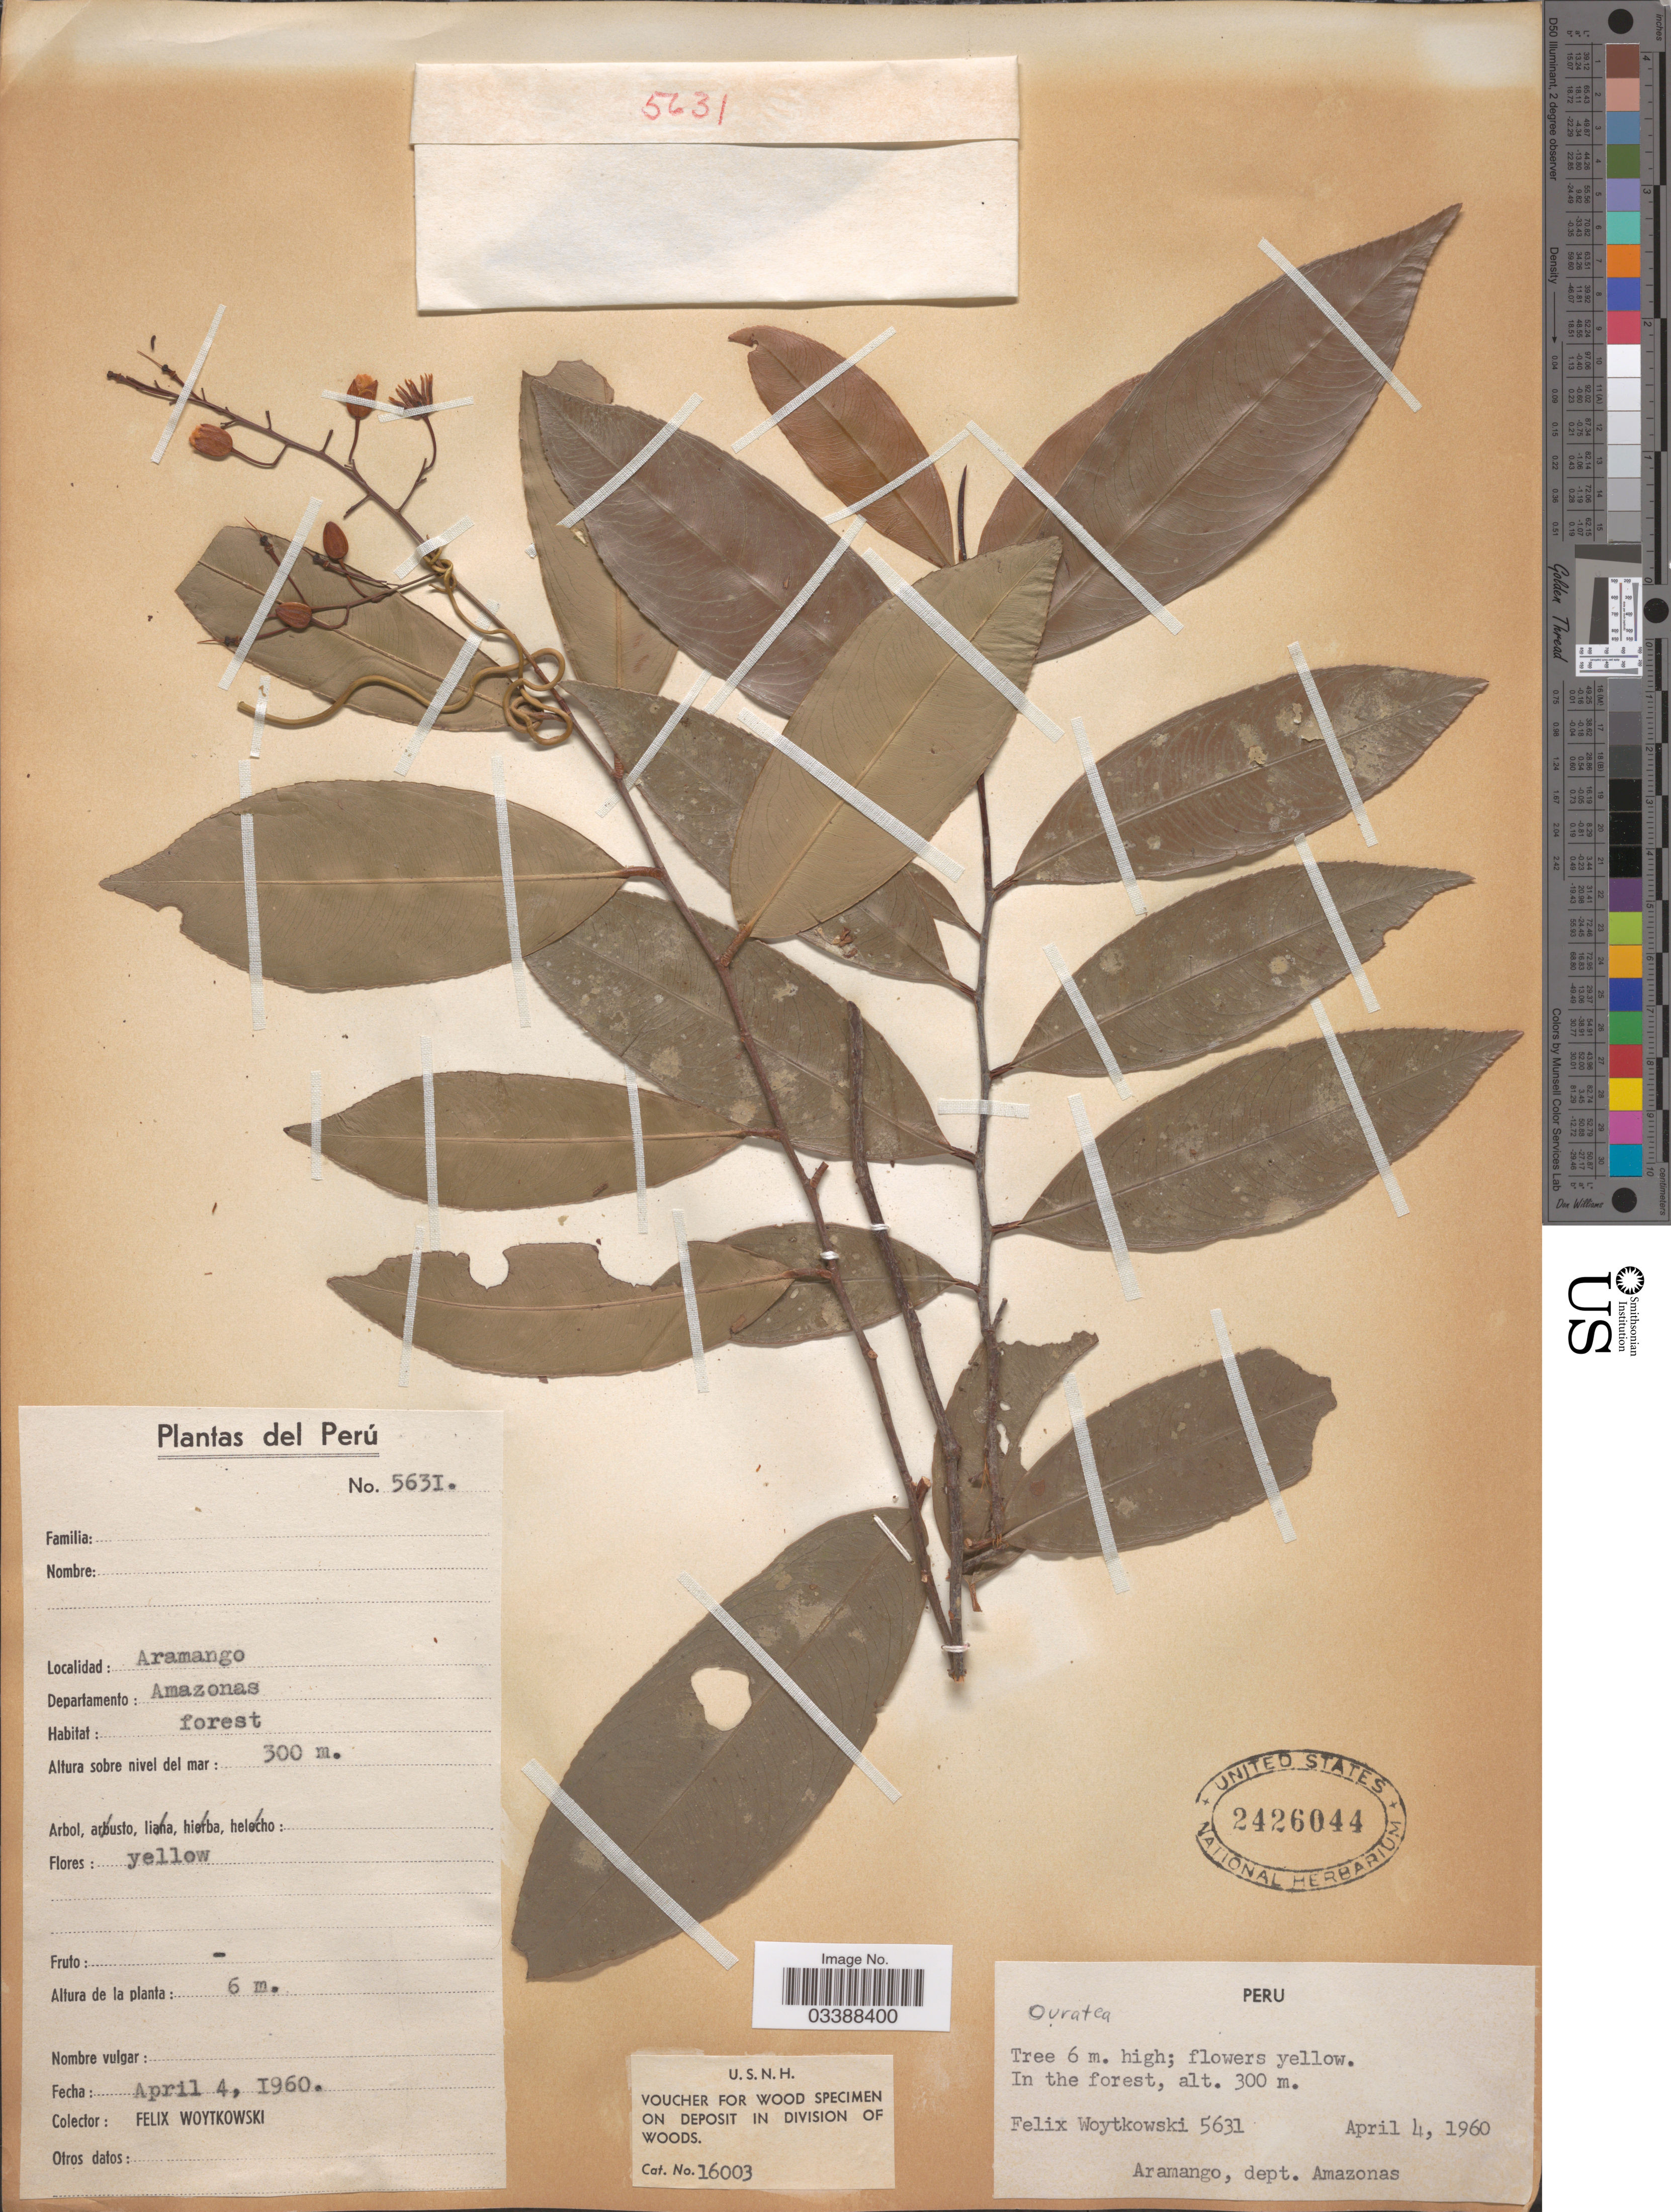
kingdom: Plantae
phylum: Tracheophyta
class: Magnoliopsida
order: Malpighiales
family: Ochnaceae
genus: Ouratea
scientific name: Ouratea sp.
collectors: F. Woytkowski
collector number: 5613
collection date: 1960-04-04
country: Peru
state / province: Amazonas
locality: Aramango. Departamento: Amazonas.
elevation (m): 300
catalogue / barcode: US 2426044